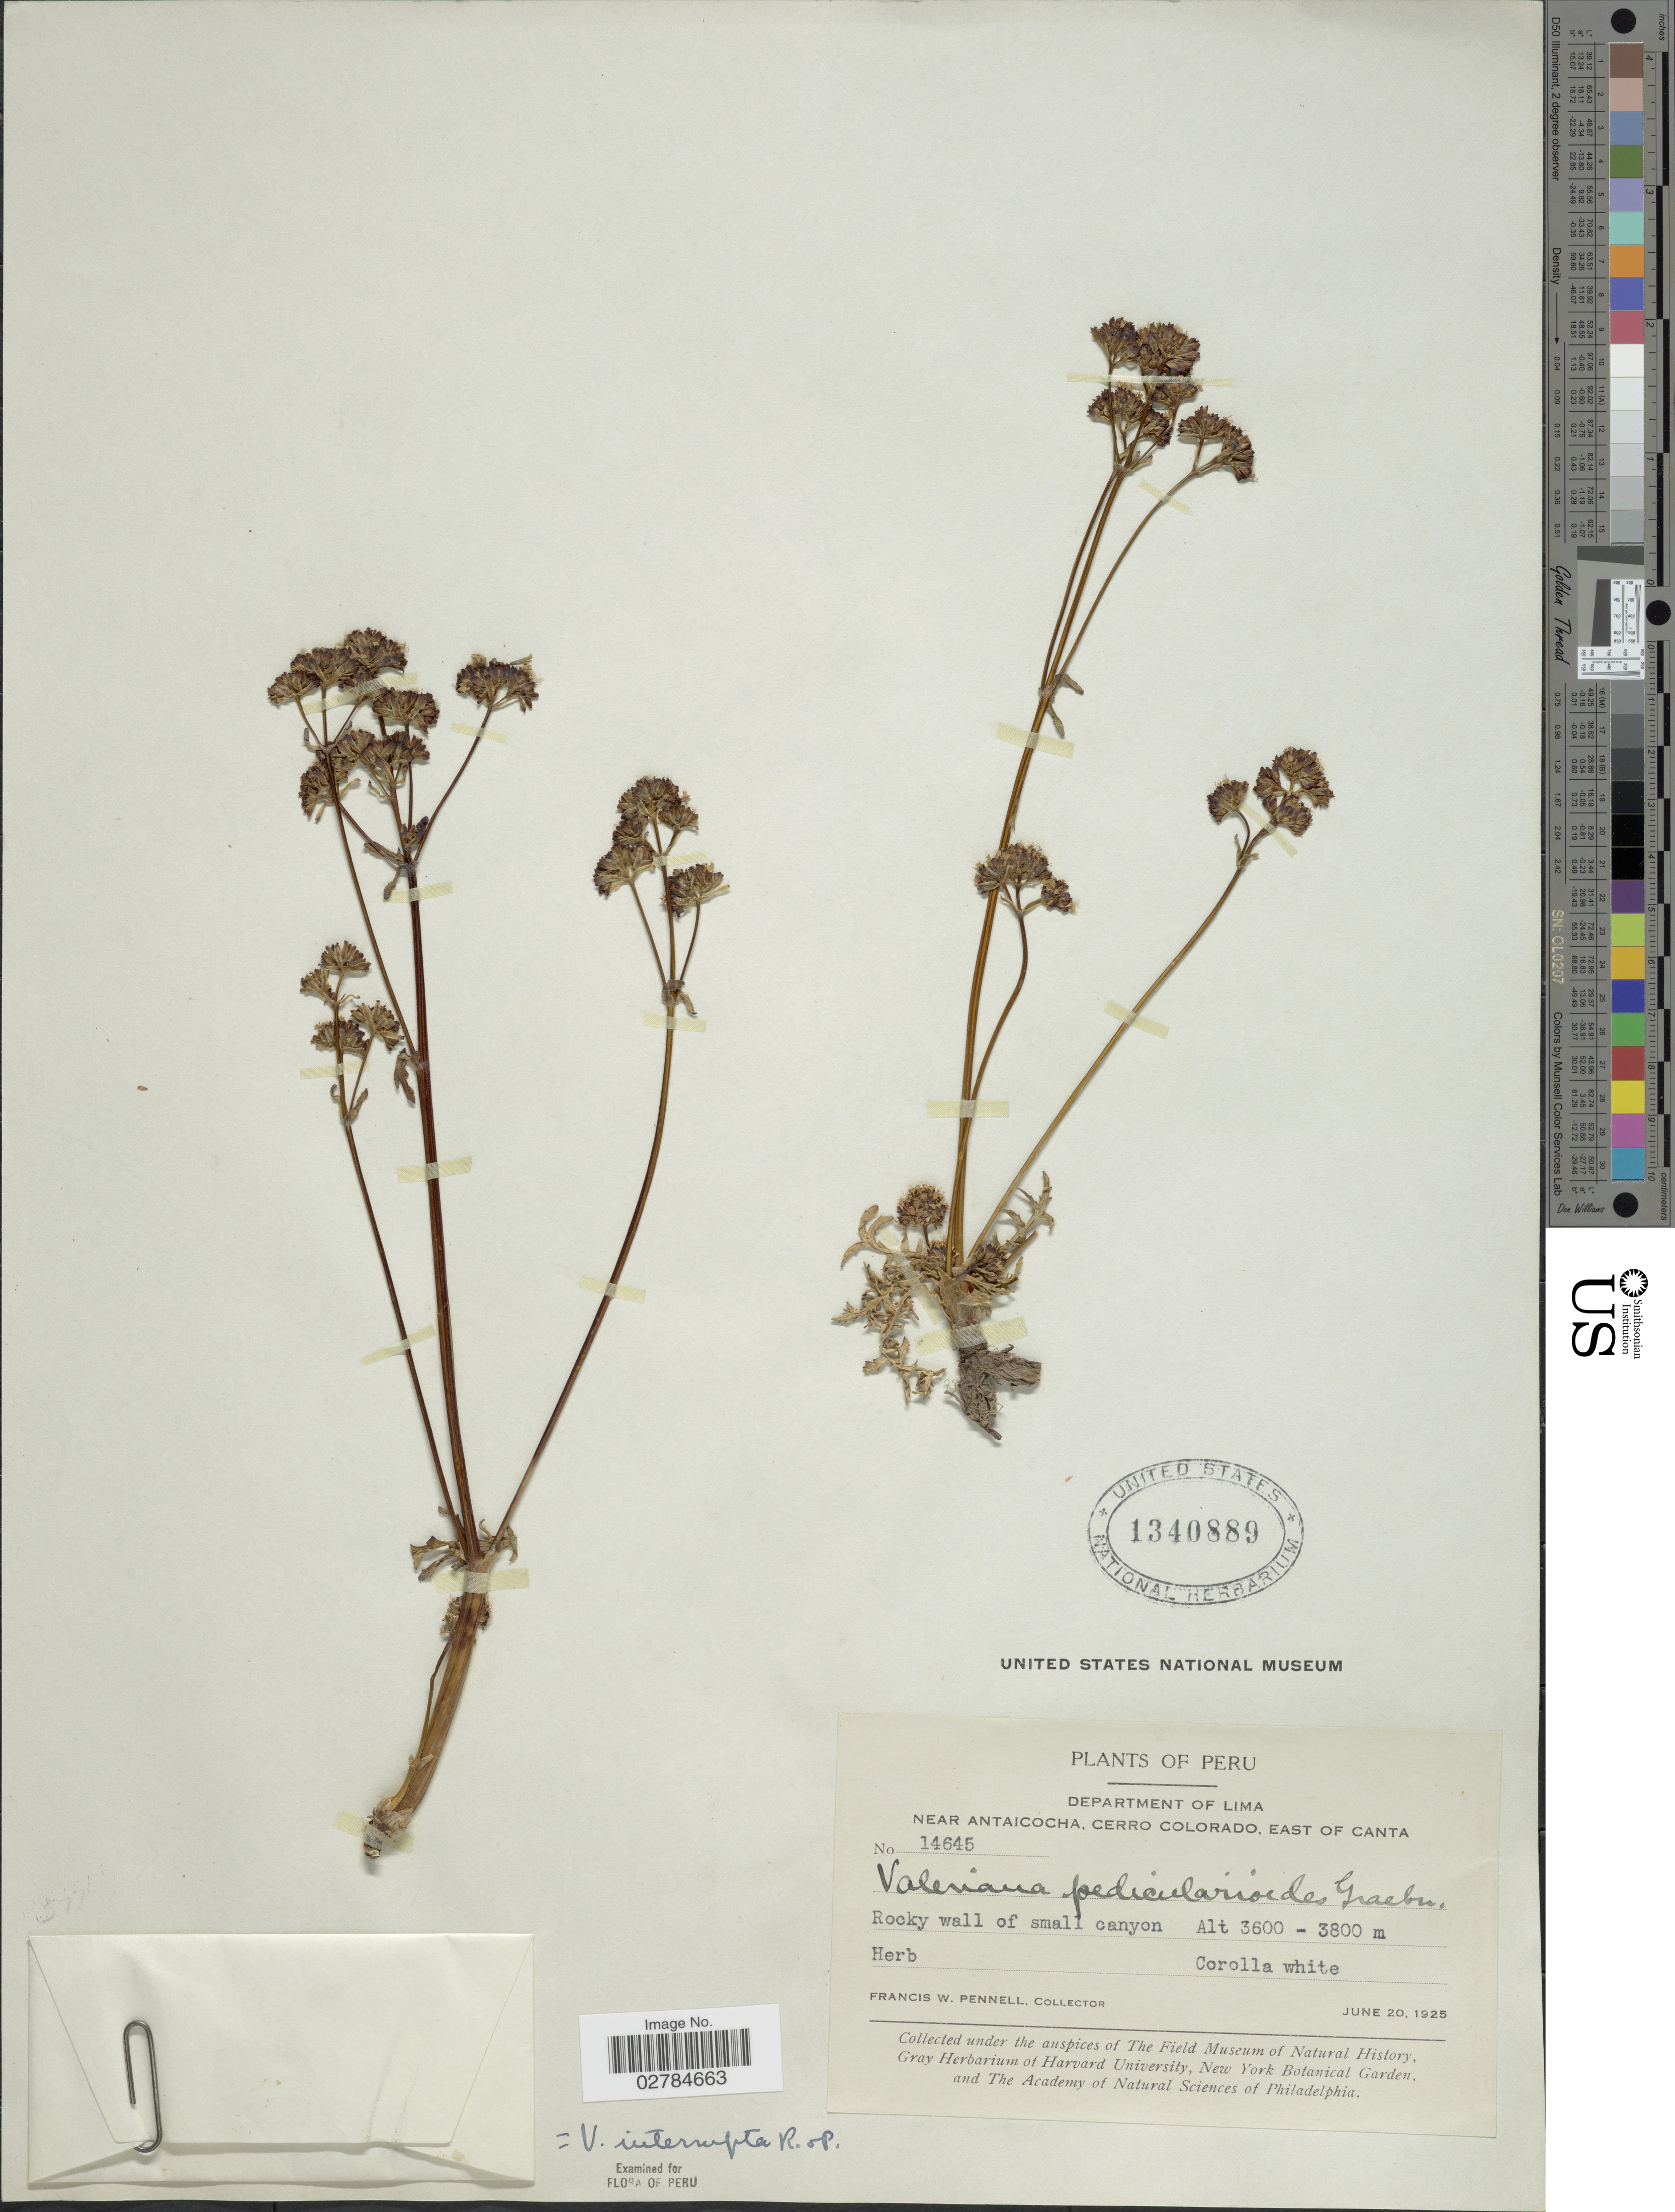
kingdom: Plantae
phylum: Tracheophyta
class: Magnoliopsida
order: Dipsacales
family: Caprifoliaceae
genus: Valeriana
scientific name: Valeriana interrupta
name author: Ruiz & Pav.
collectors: F. W. Pennell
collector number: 14645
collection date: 1925-06-20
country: Peru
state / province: Lima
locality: Department of Lima, near Antaicocha, Cerro Colorado, East of Canta.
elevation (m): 3600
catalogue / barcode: US 1340889